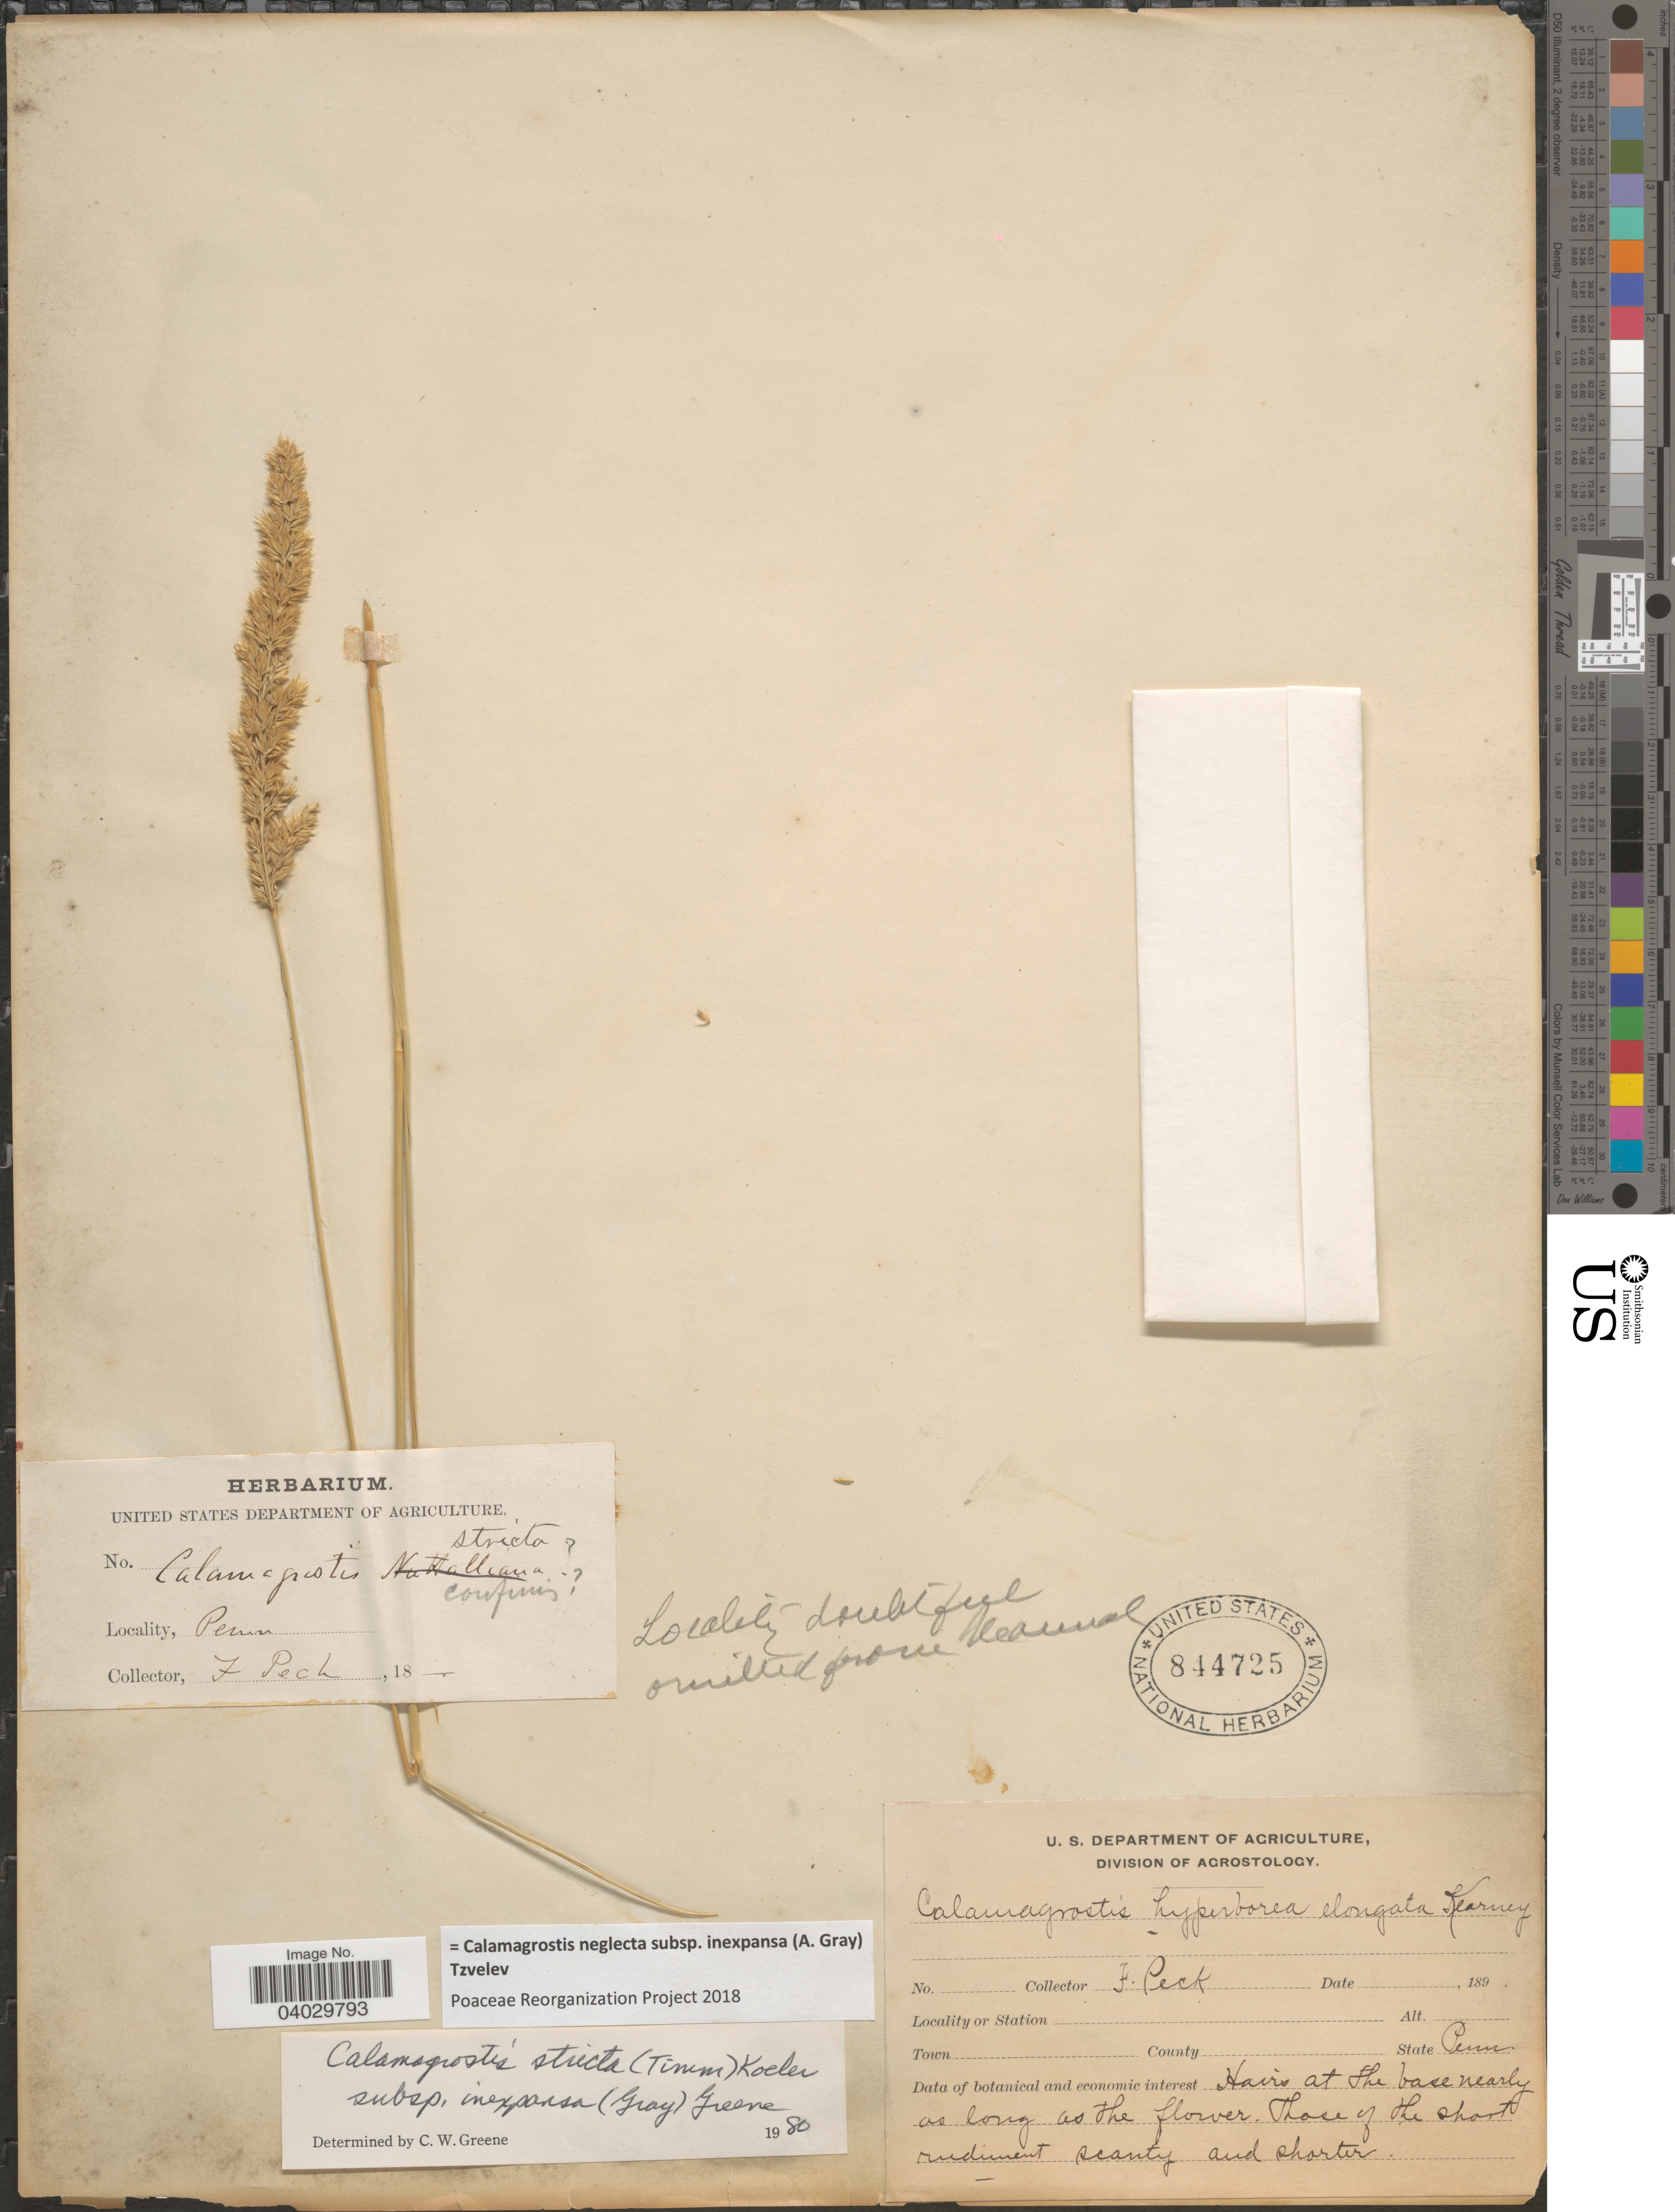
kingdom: Plantae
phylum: Tracheophyta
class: Liliopsida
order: Poales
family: Poaceae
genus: Calamagrostis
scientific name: Calamagrostis neglecta subsp. inexpansa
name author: (A. Gray) Tzvelev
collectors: F. Peck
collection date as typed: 189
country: United States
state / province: Pennsylvania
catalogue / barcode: US 844725